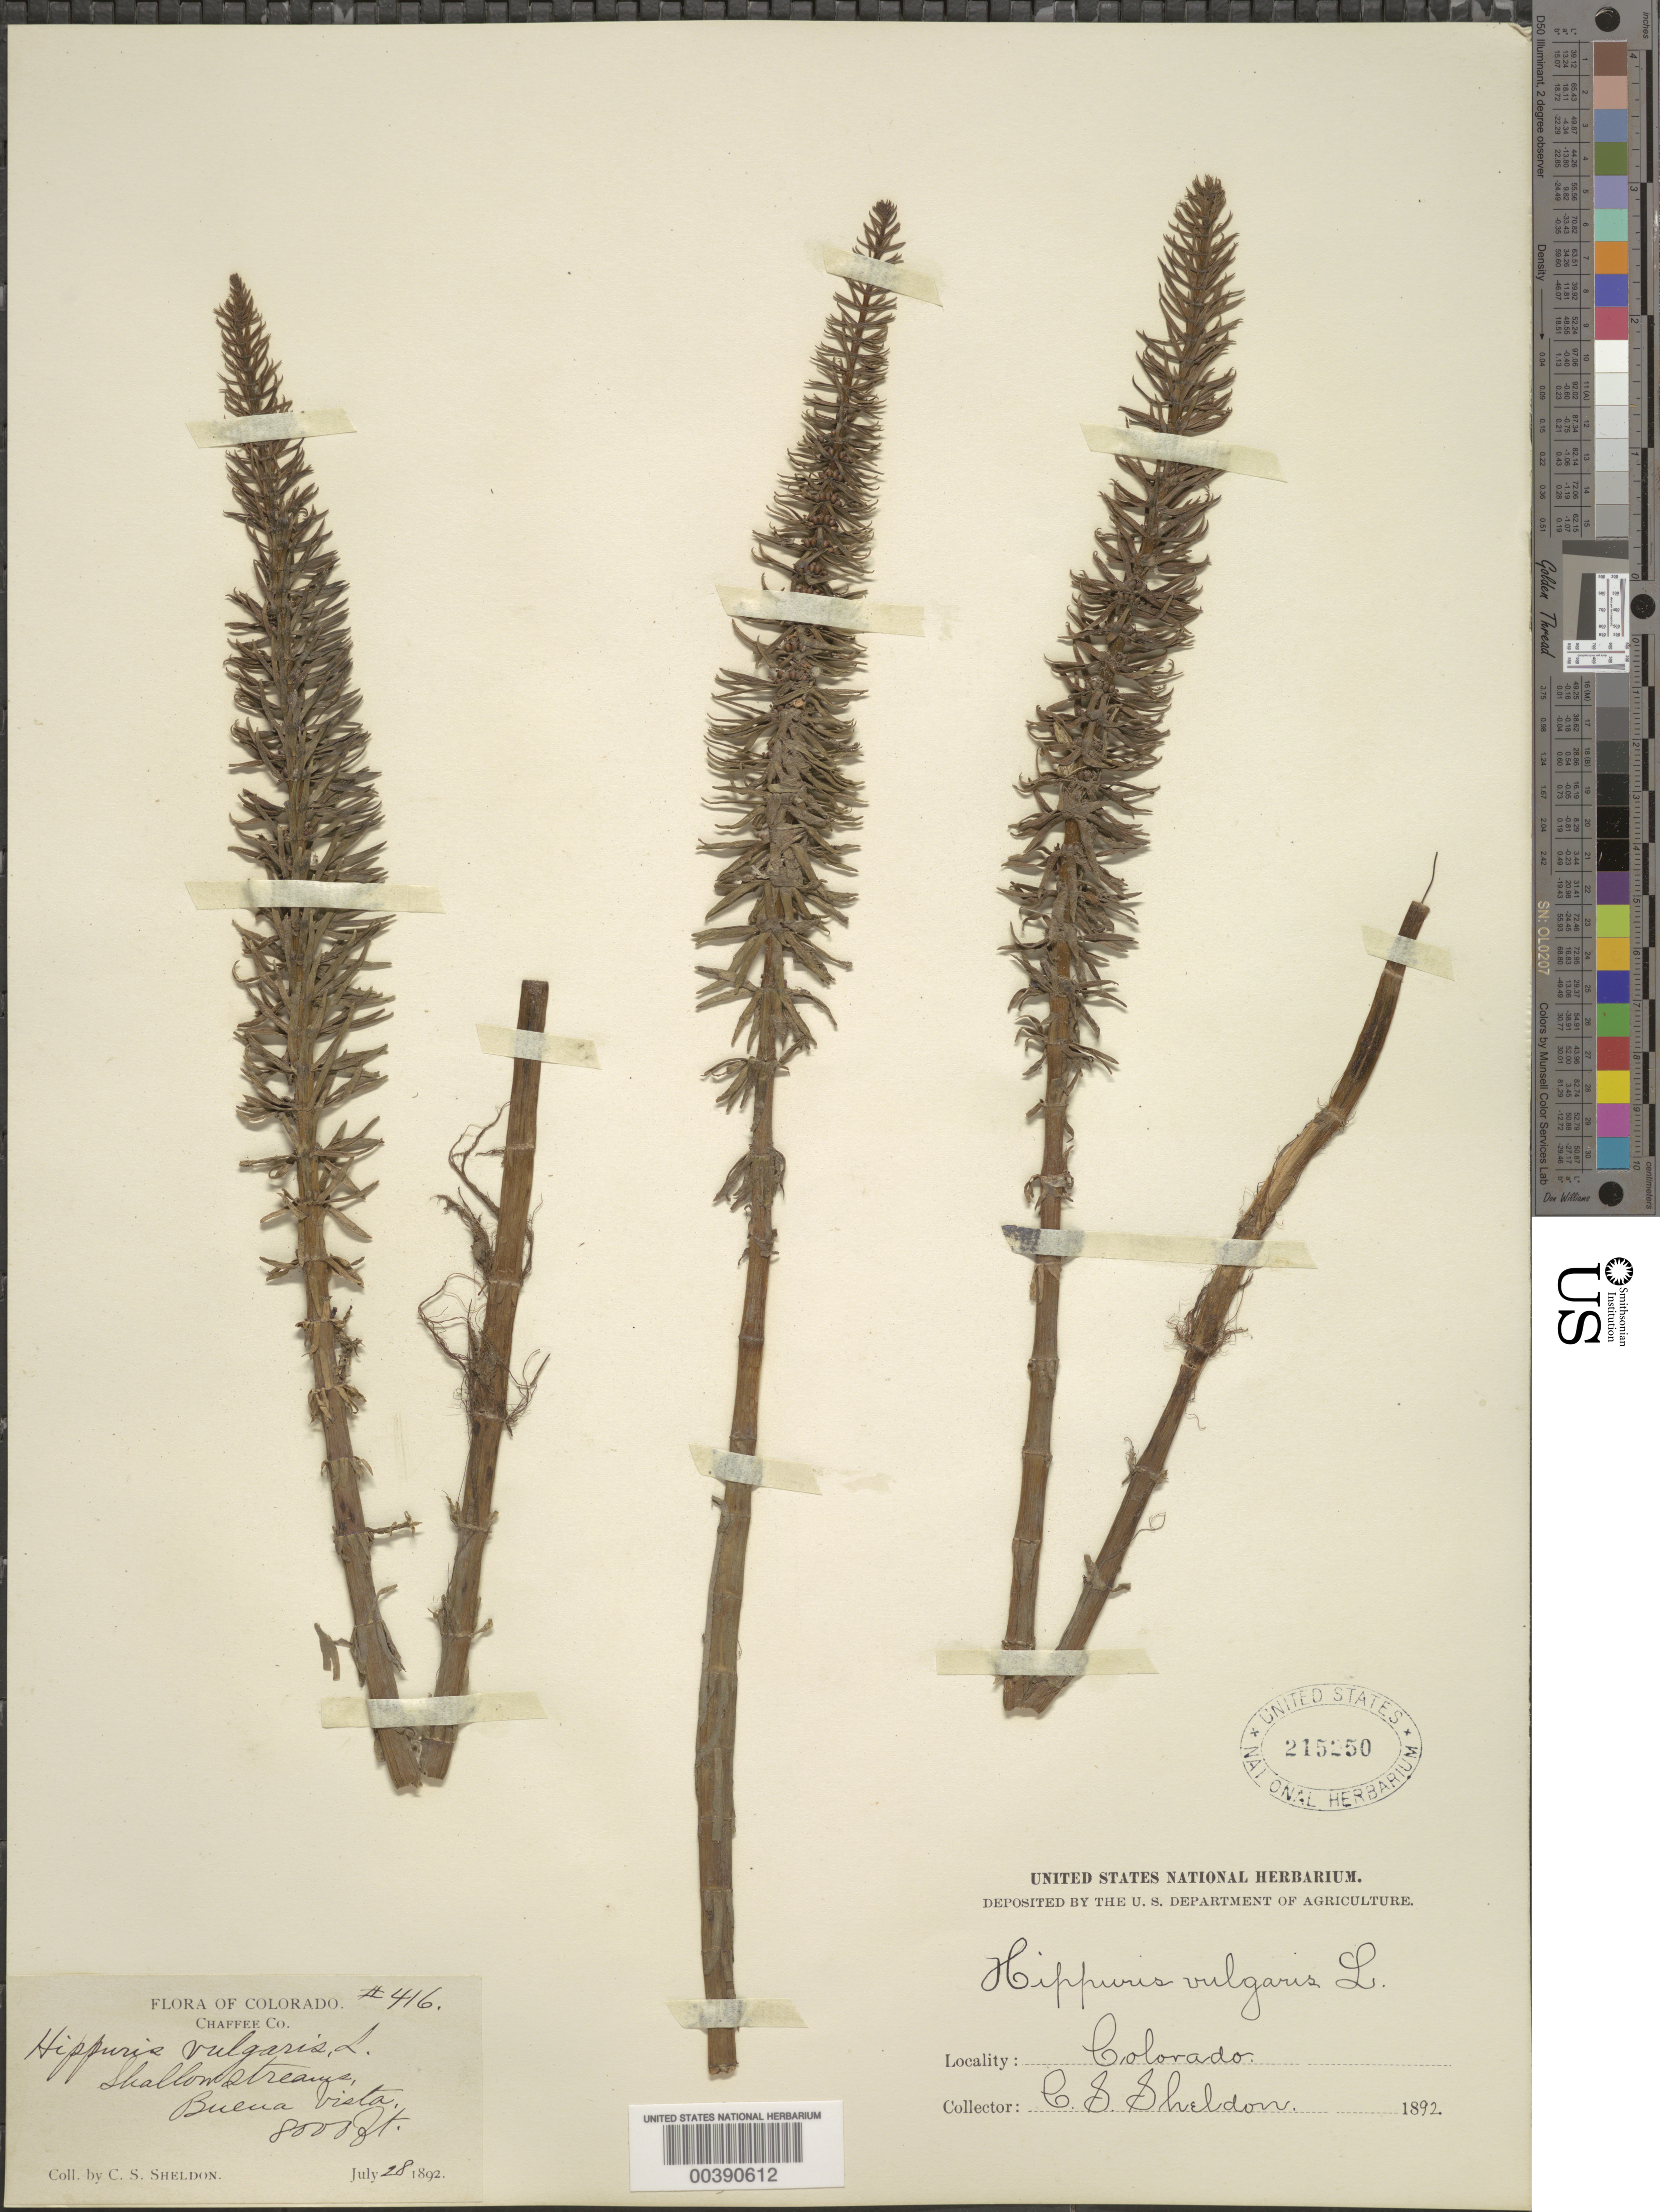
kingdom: Plantae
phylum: Tracheophyta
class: Magnoliopsida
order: Lamiales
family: Plantaginaceae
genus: Hippuris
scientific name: Hippuris vulgaris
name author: L.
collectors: C. S. Sheldon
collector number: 416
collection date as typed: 28 Jul 1892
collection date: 1892-07-28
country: United States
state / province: Colorado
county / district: Chaffee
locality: Buena vista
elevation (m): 2438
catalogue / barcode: US 215250